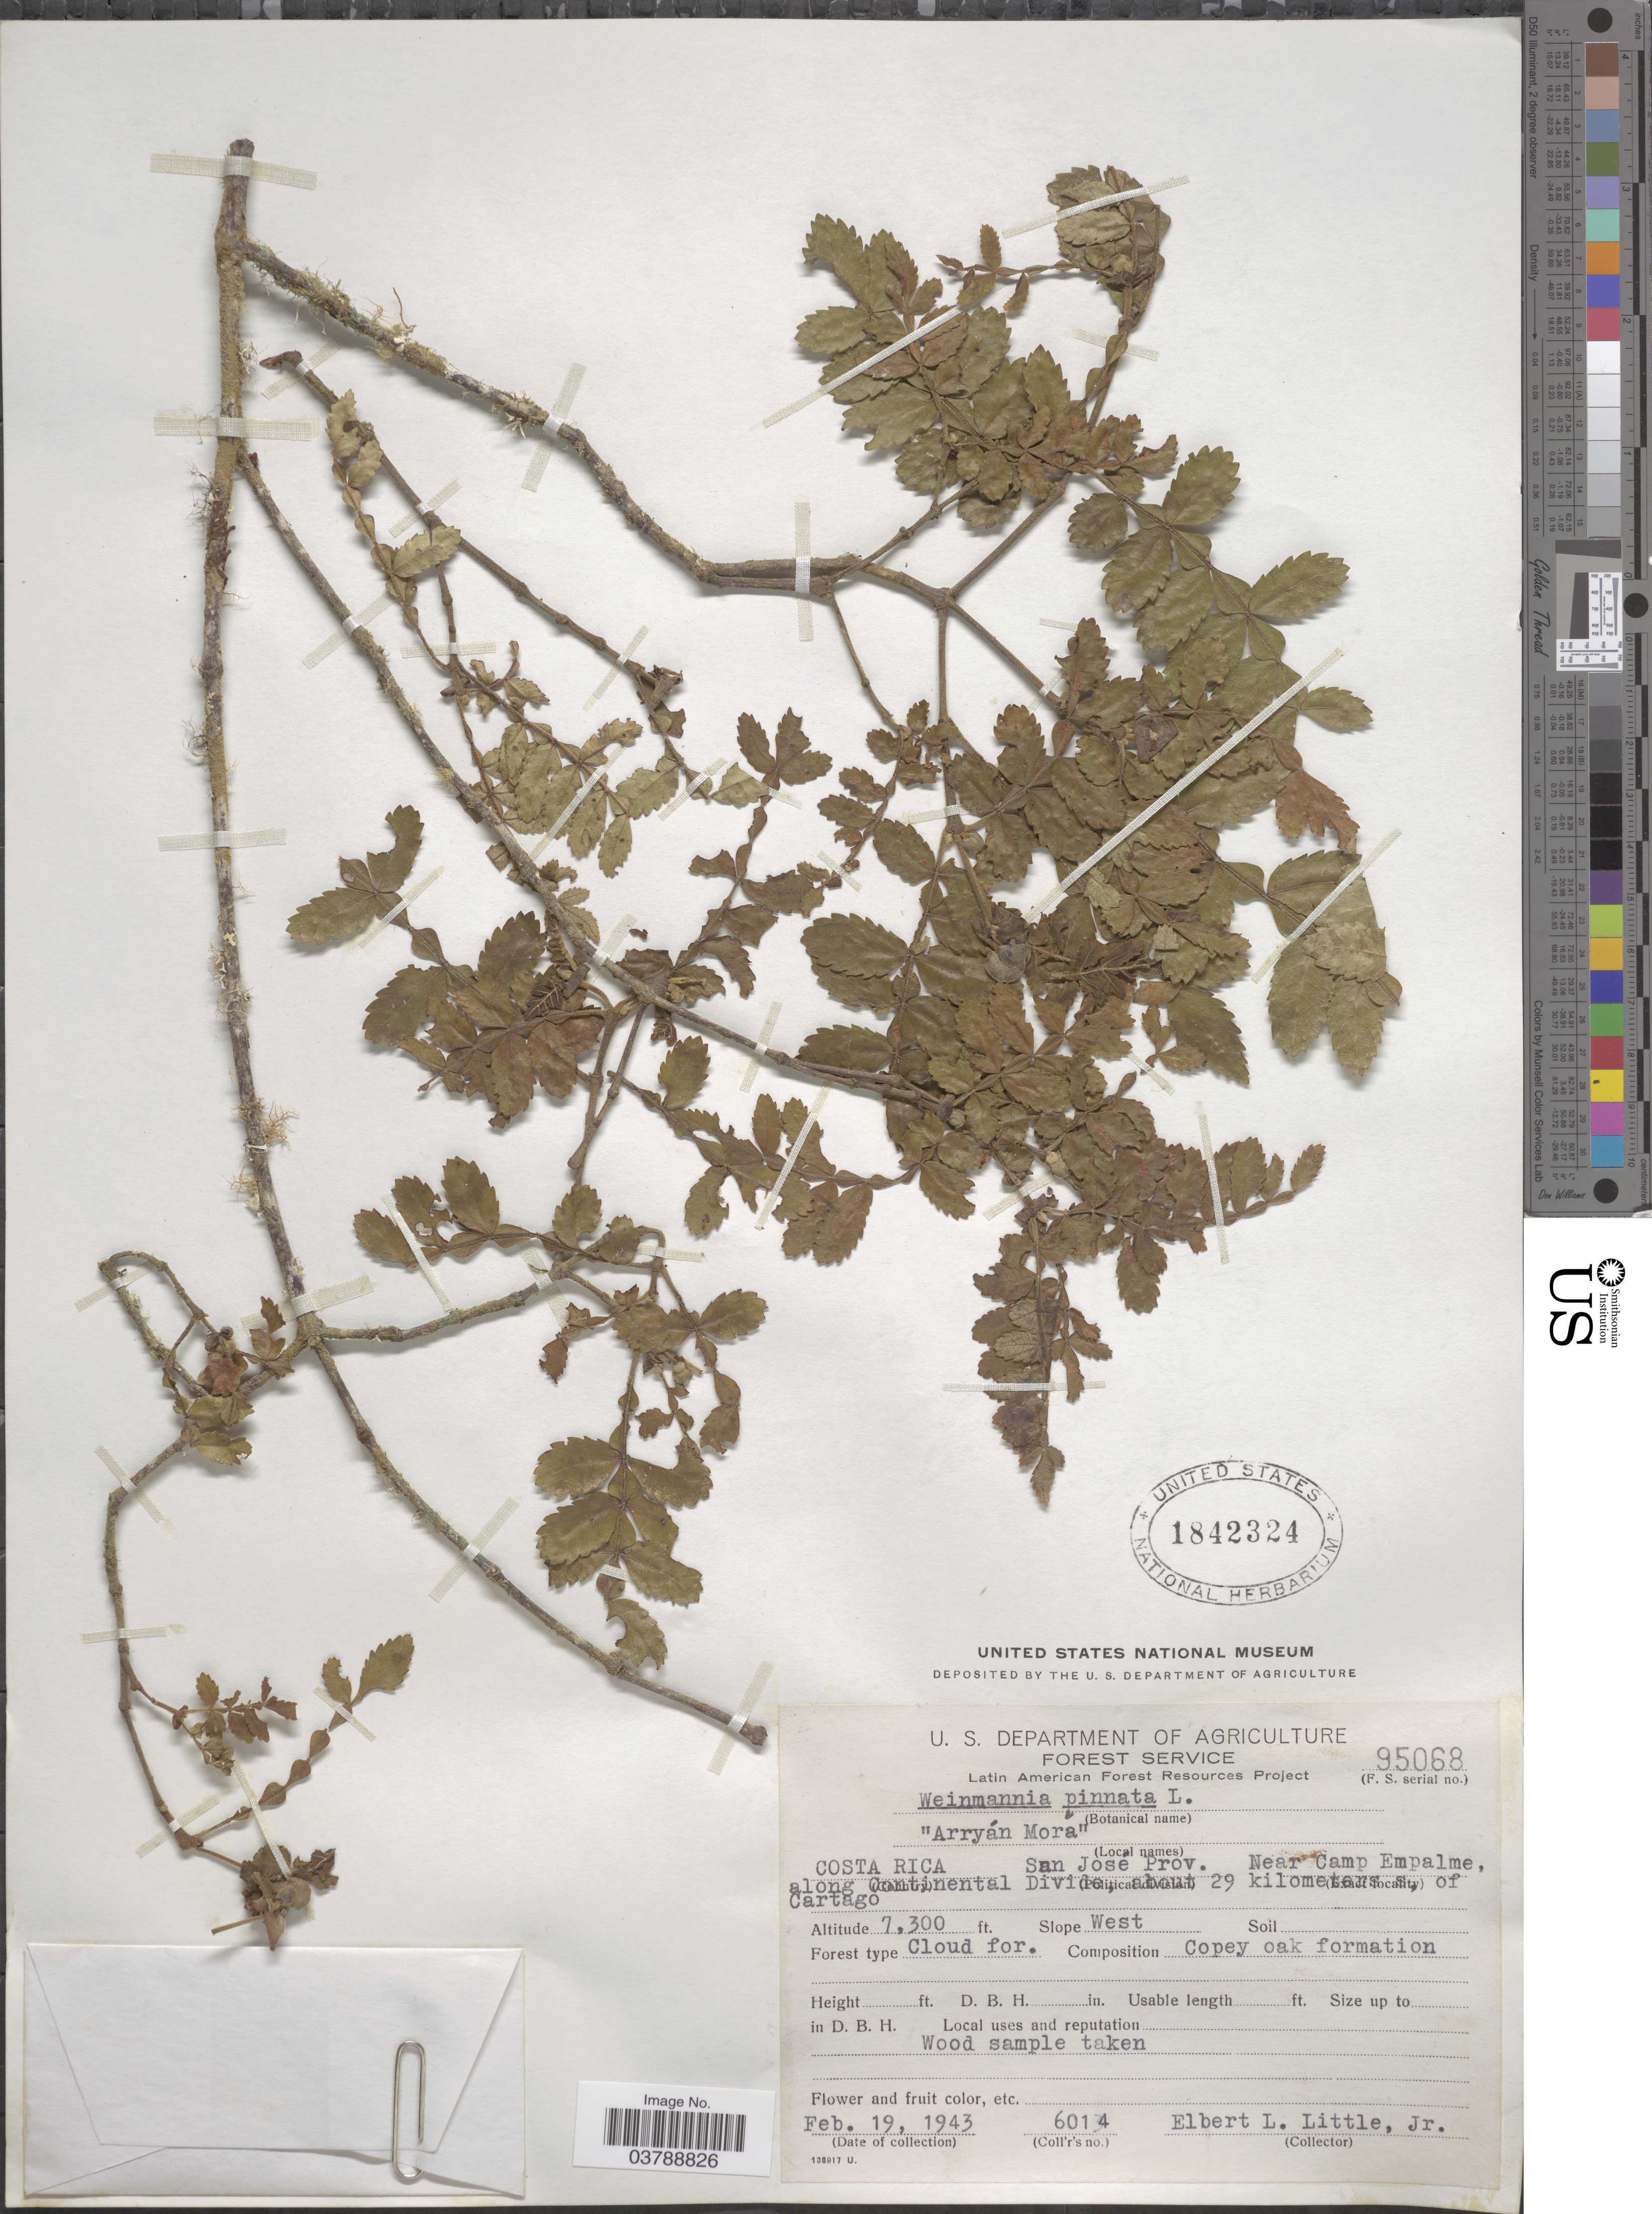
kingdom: Plantae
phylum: Tracheophyta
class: Magnoliopsida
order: Oxalidales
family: Cunoniaceae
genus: Weinmannia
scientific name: Weinmannia pinnata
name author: L.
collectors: E. L. Little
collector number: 6014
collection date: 1943-02-19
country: Costa Rica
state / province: San José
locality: Near Camp Empalme, along Continental Divide, about 29 kilometers S, of Cartago.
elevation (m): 2225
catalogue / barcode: US 1842324